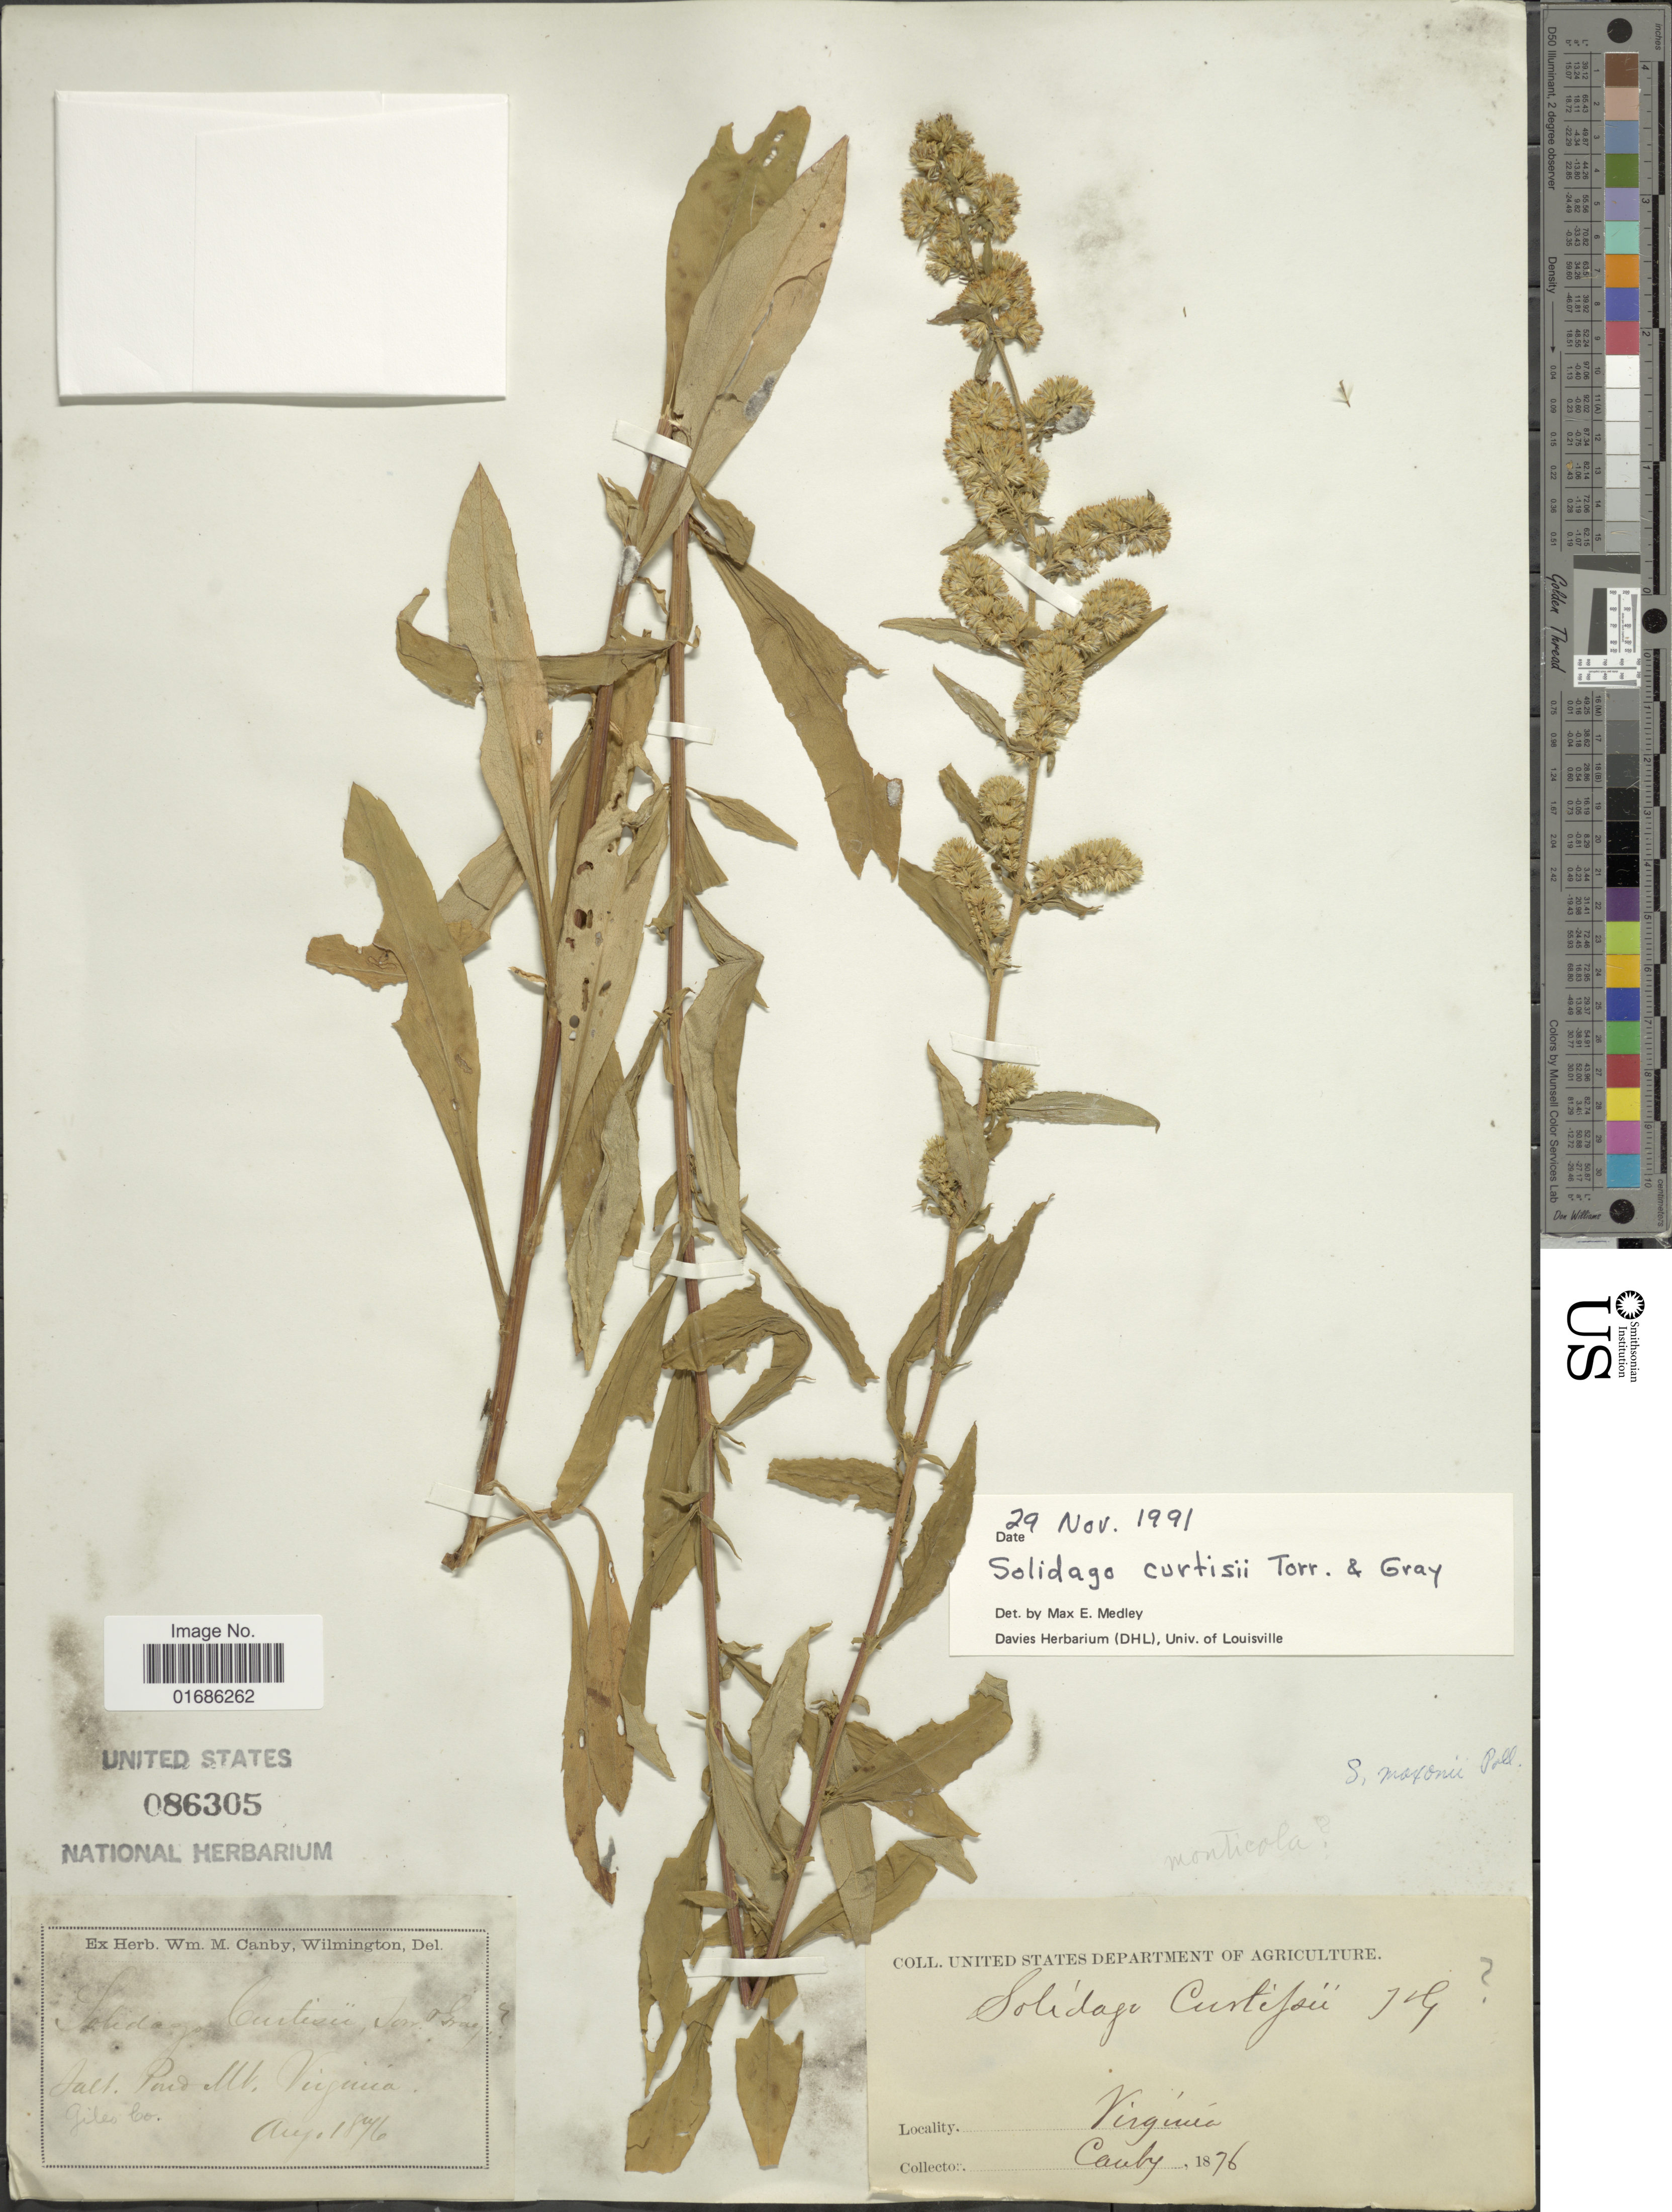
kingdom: Plantae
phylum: Tracheophyta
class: Magnoliopsida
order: Asterales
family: Asteraceae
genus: Solidago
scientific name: Solidago curtisii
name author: Torr. & A. Gray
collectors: W. M. Canby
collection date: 1876-08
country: United States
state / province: Virginia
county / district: Giles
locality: Salt Pard Mt Virginia, Giles Co.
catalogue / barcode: US 86305